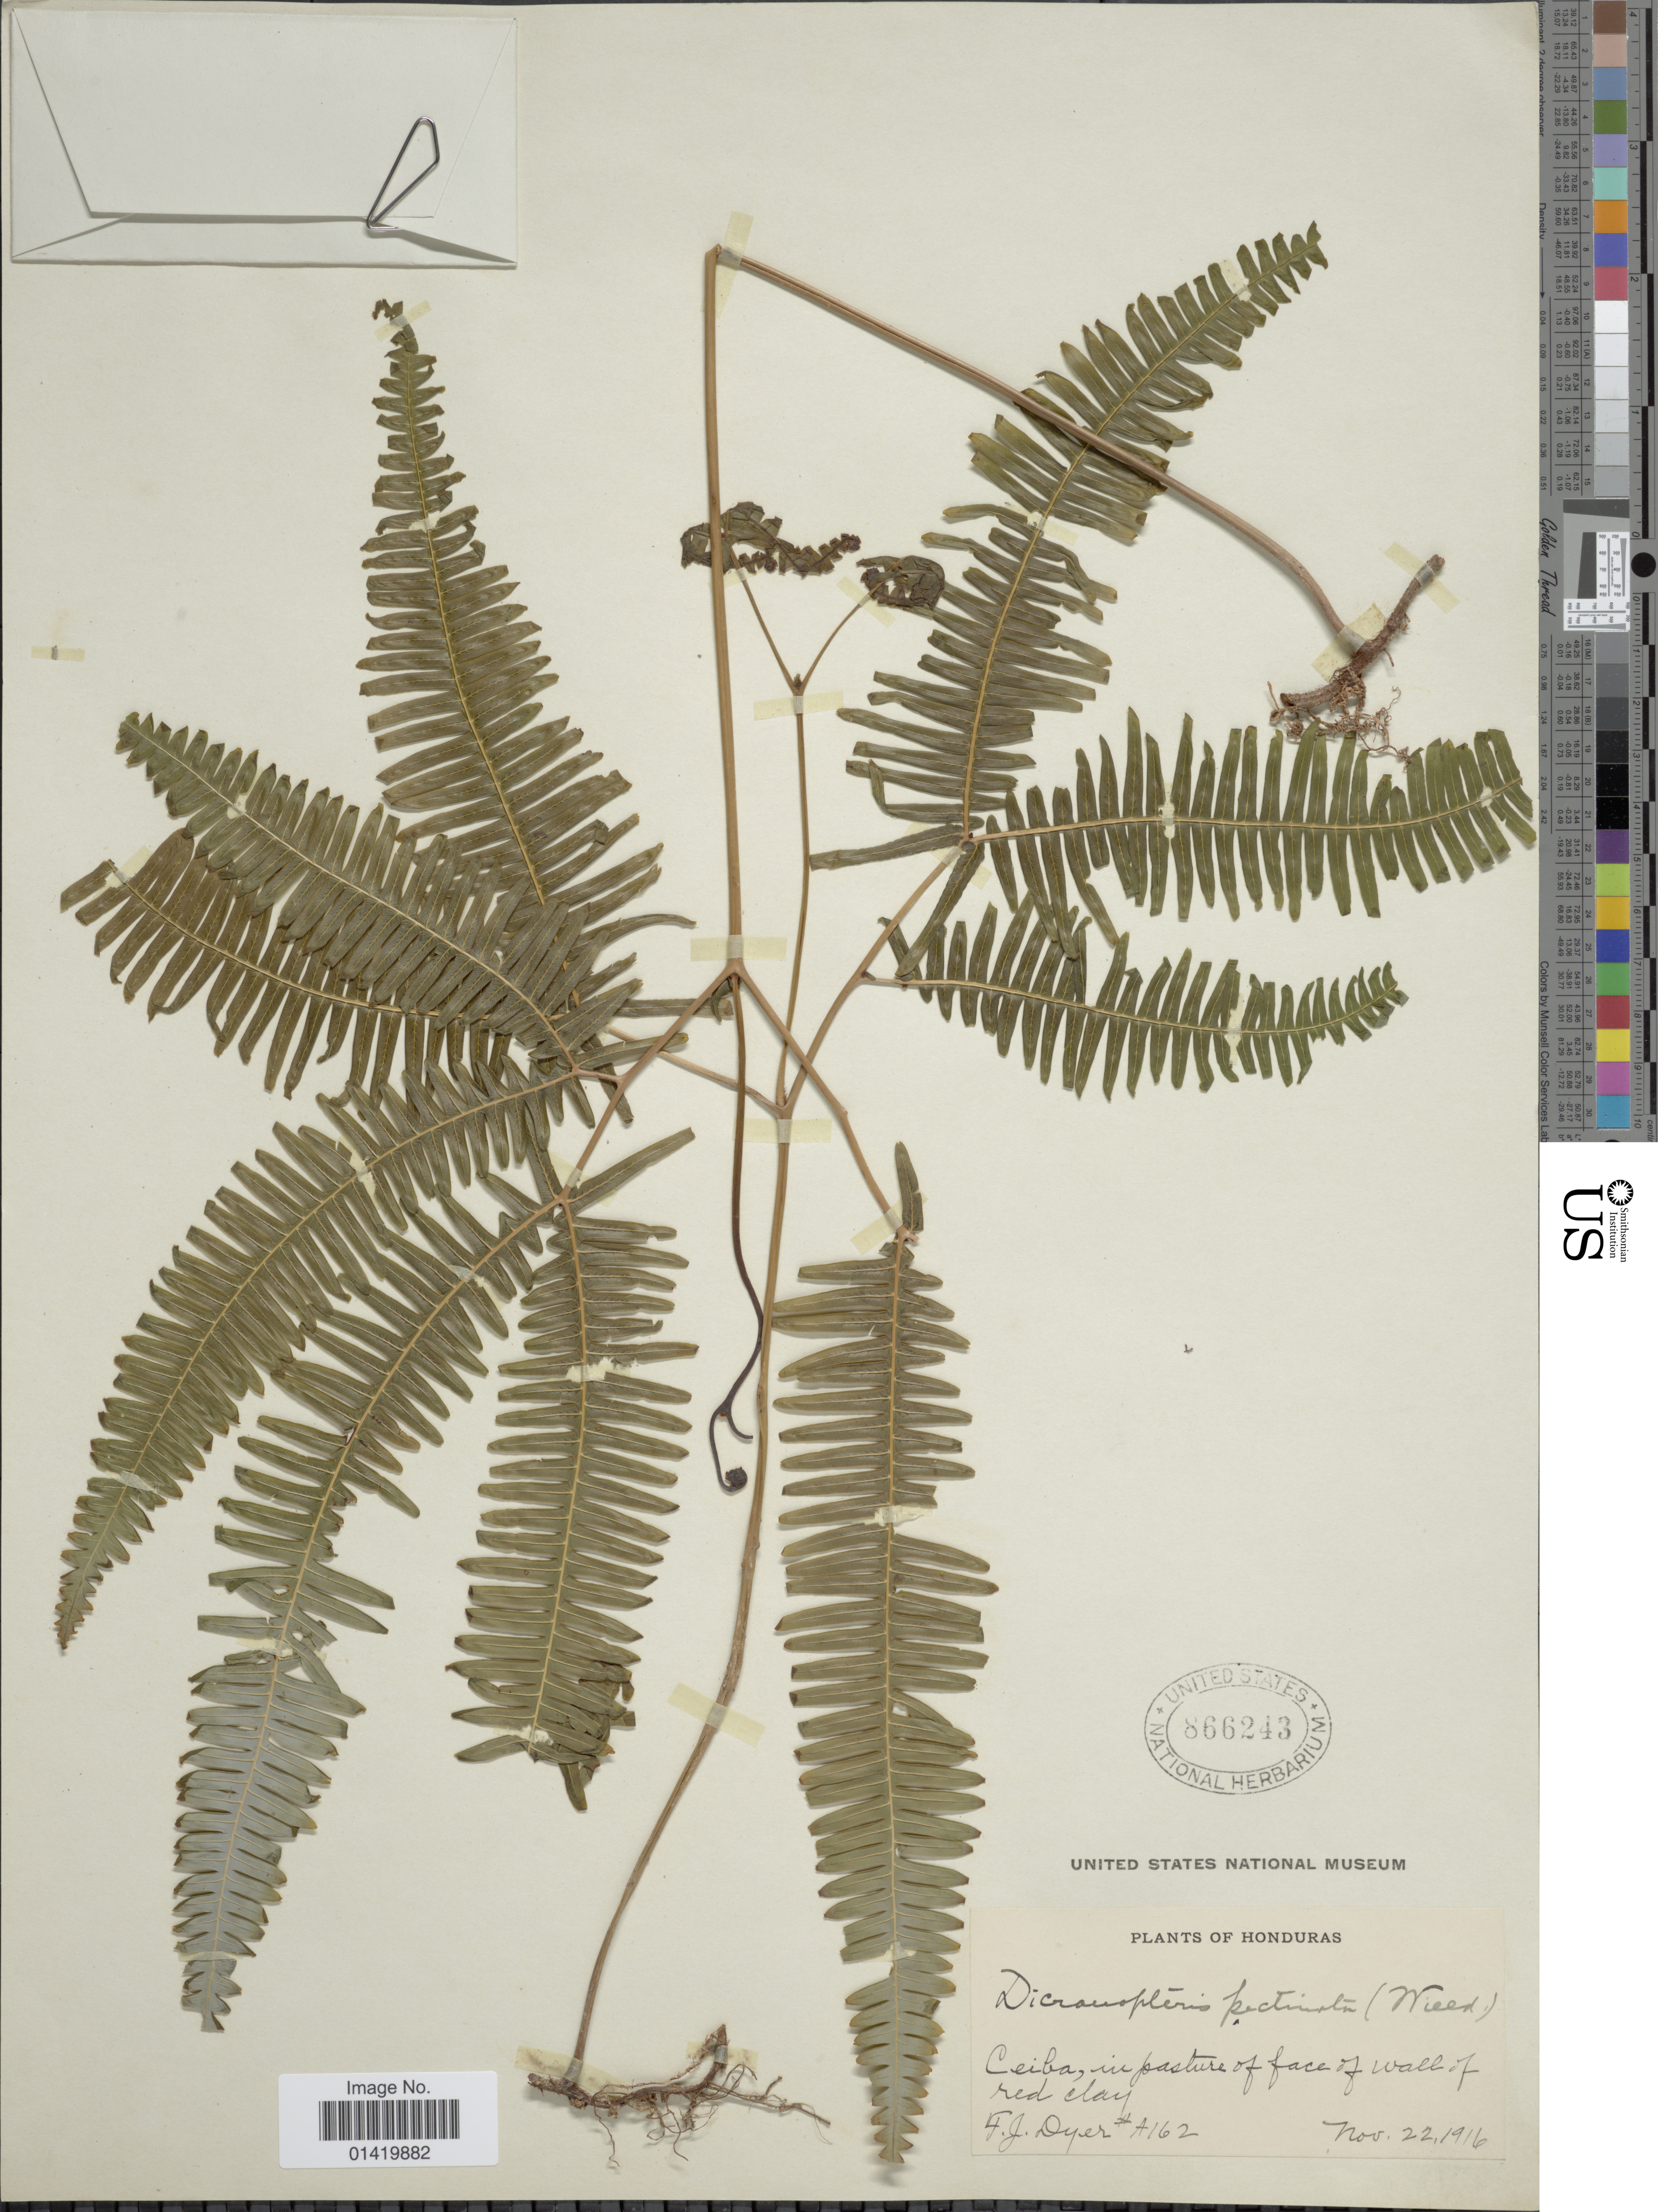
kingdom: Plantae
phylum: Tracheophyta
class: Polypodiopsida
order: Gleicheniales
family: Gleicheniaceae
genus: Gleichenella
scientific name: Gleichenella pectinata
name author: (Willd.) Ching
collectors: F. J. Dyer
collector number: A162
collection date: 1916-11-22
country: Honduras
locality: Ceiba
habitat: in pasture of face of wall of red clay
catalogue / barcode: US 866243